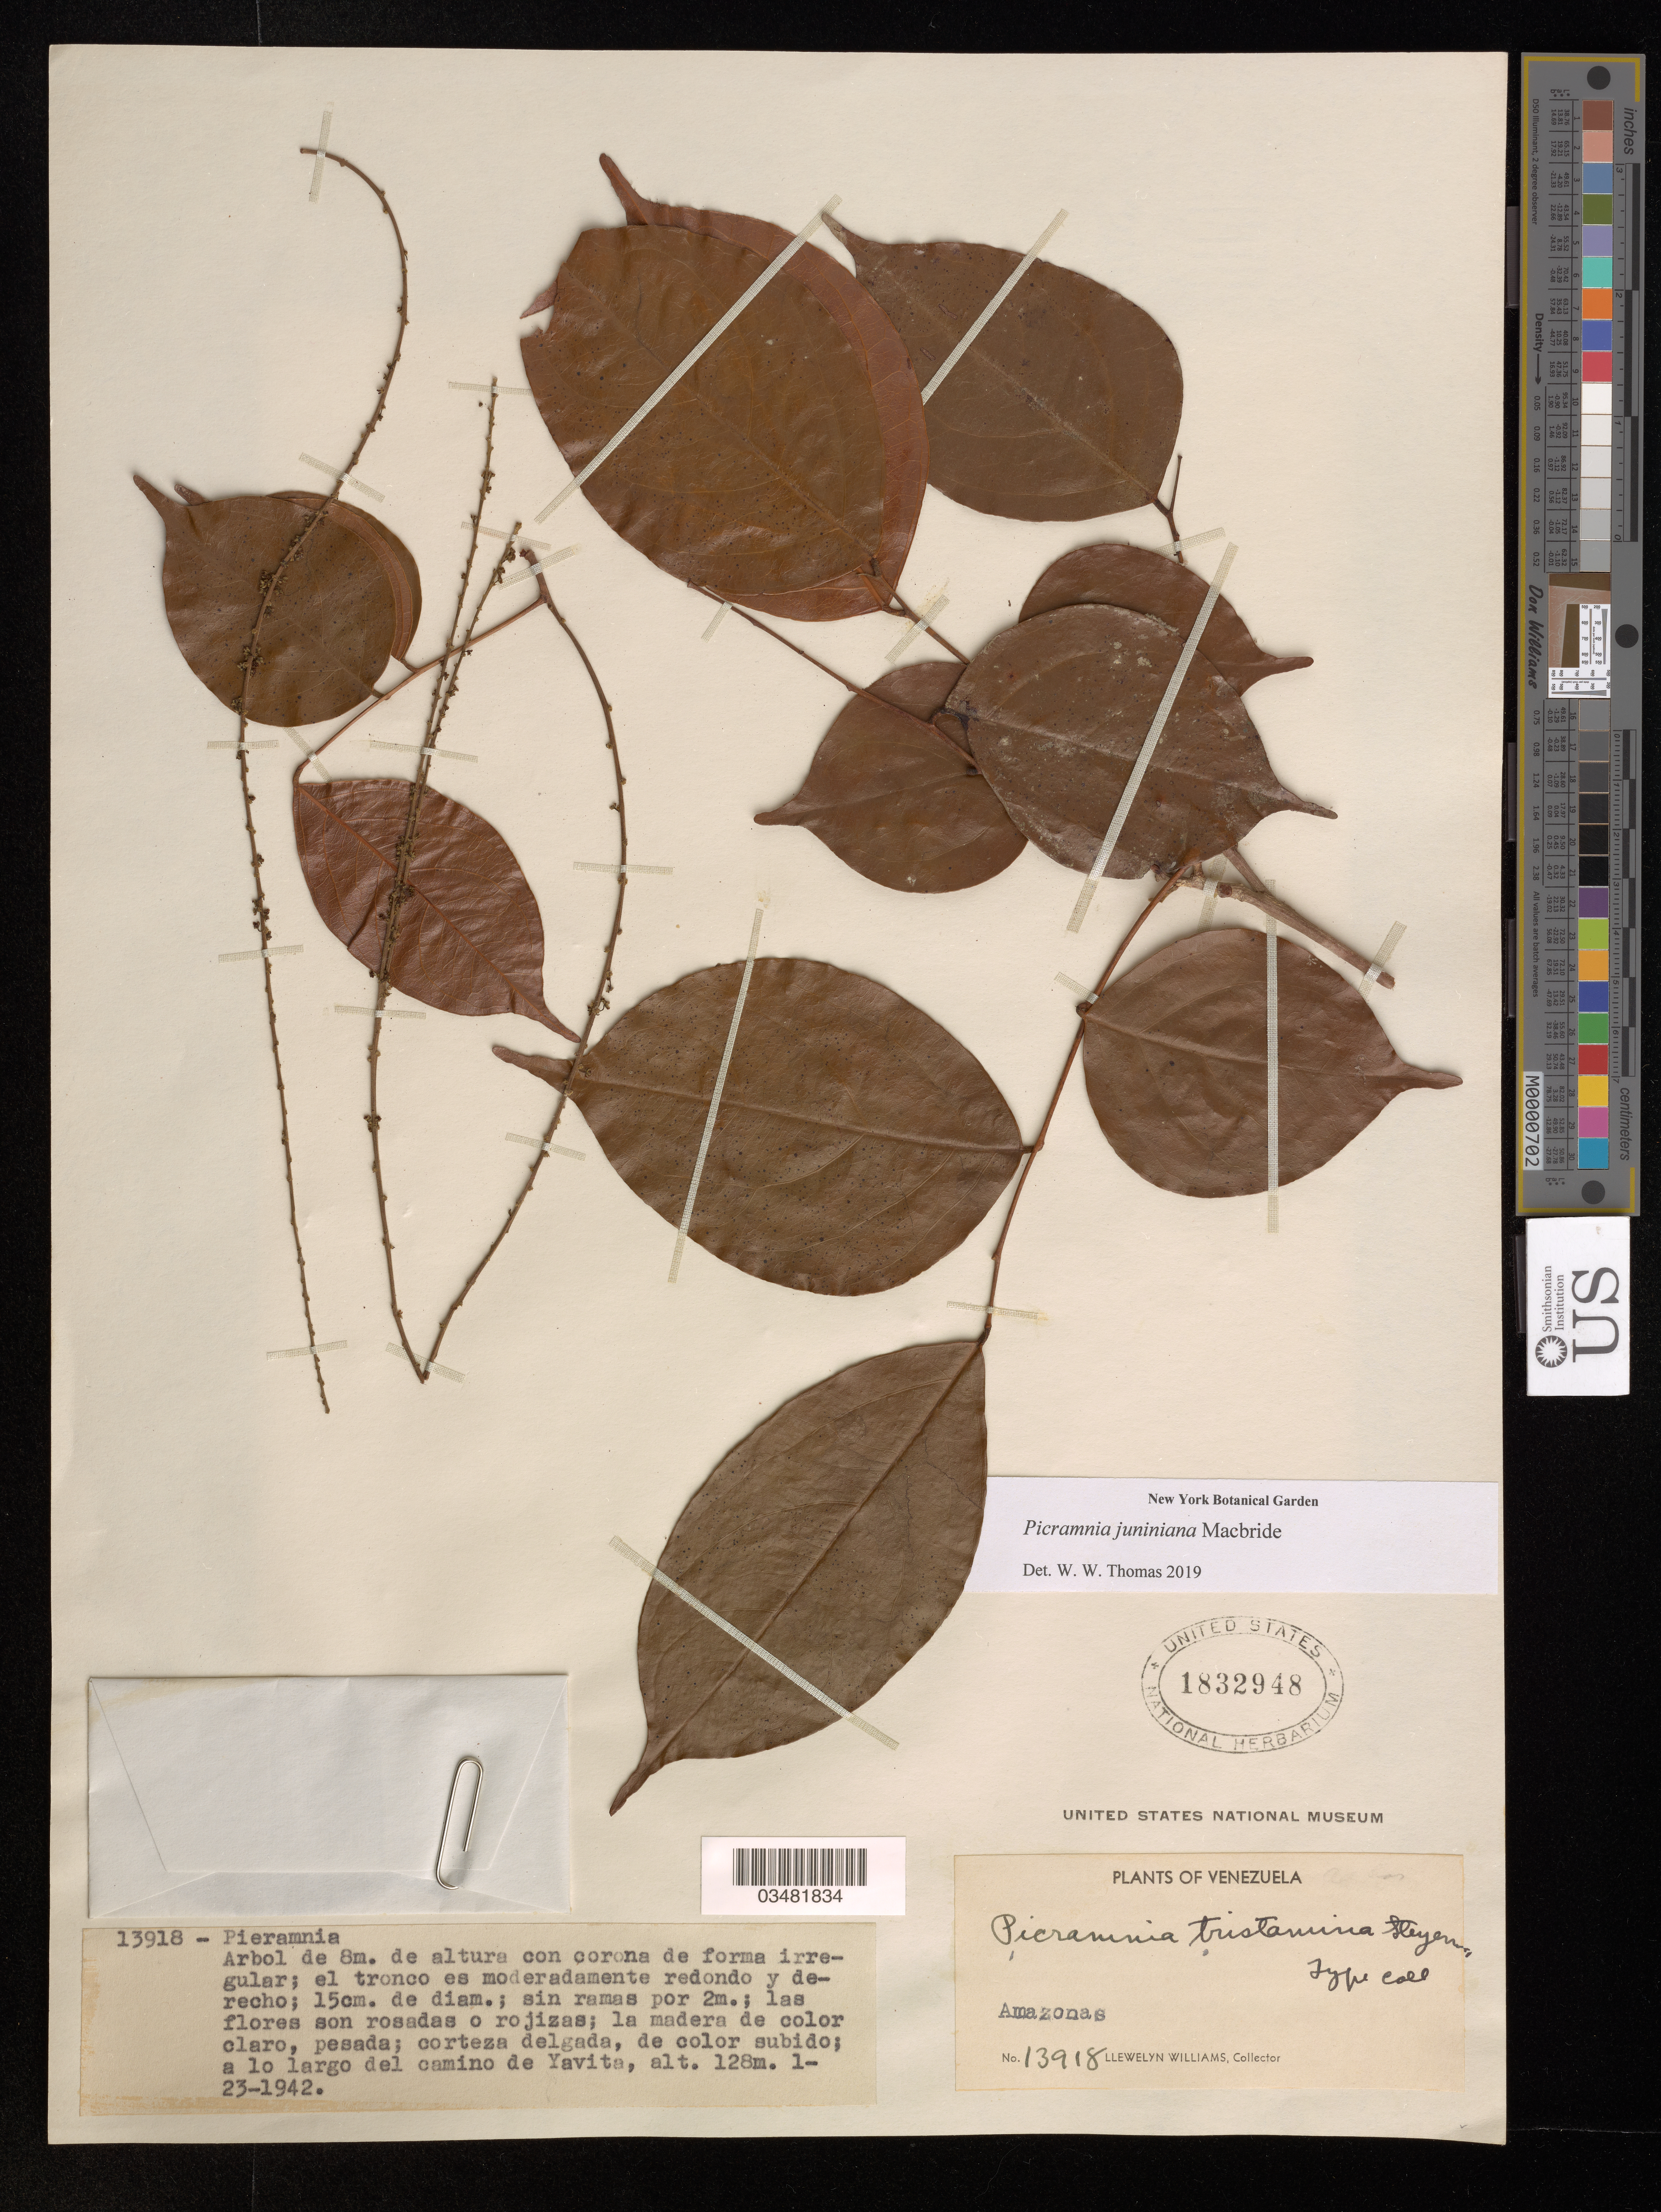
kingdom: Plantae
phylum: Tracheophyta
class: Magnoliopsida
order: Picramniales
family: Picramniaceae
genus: Picramnia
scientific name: Picramnia tristamina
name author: Steyerm.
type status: Isotype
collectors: L. Williams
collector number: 13918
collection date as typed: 23 Jan 1942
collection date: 1942-01-23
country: Venezuela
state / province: Amazonas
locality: Yavita.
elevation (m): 128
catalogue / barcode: US 1832948